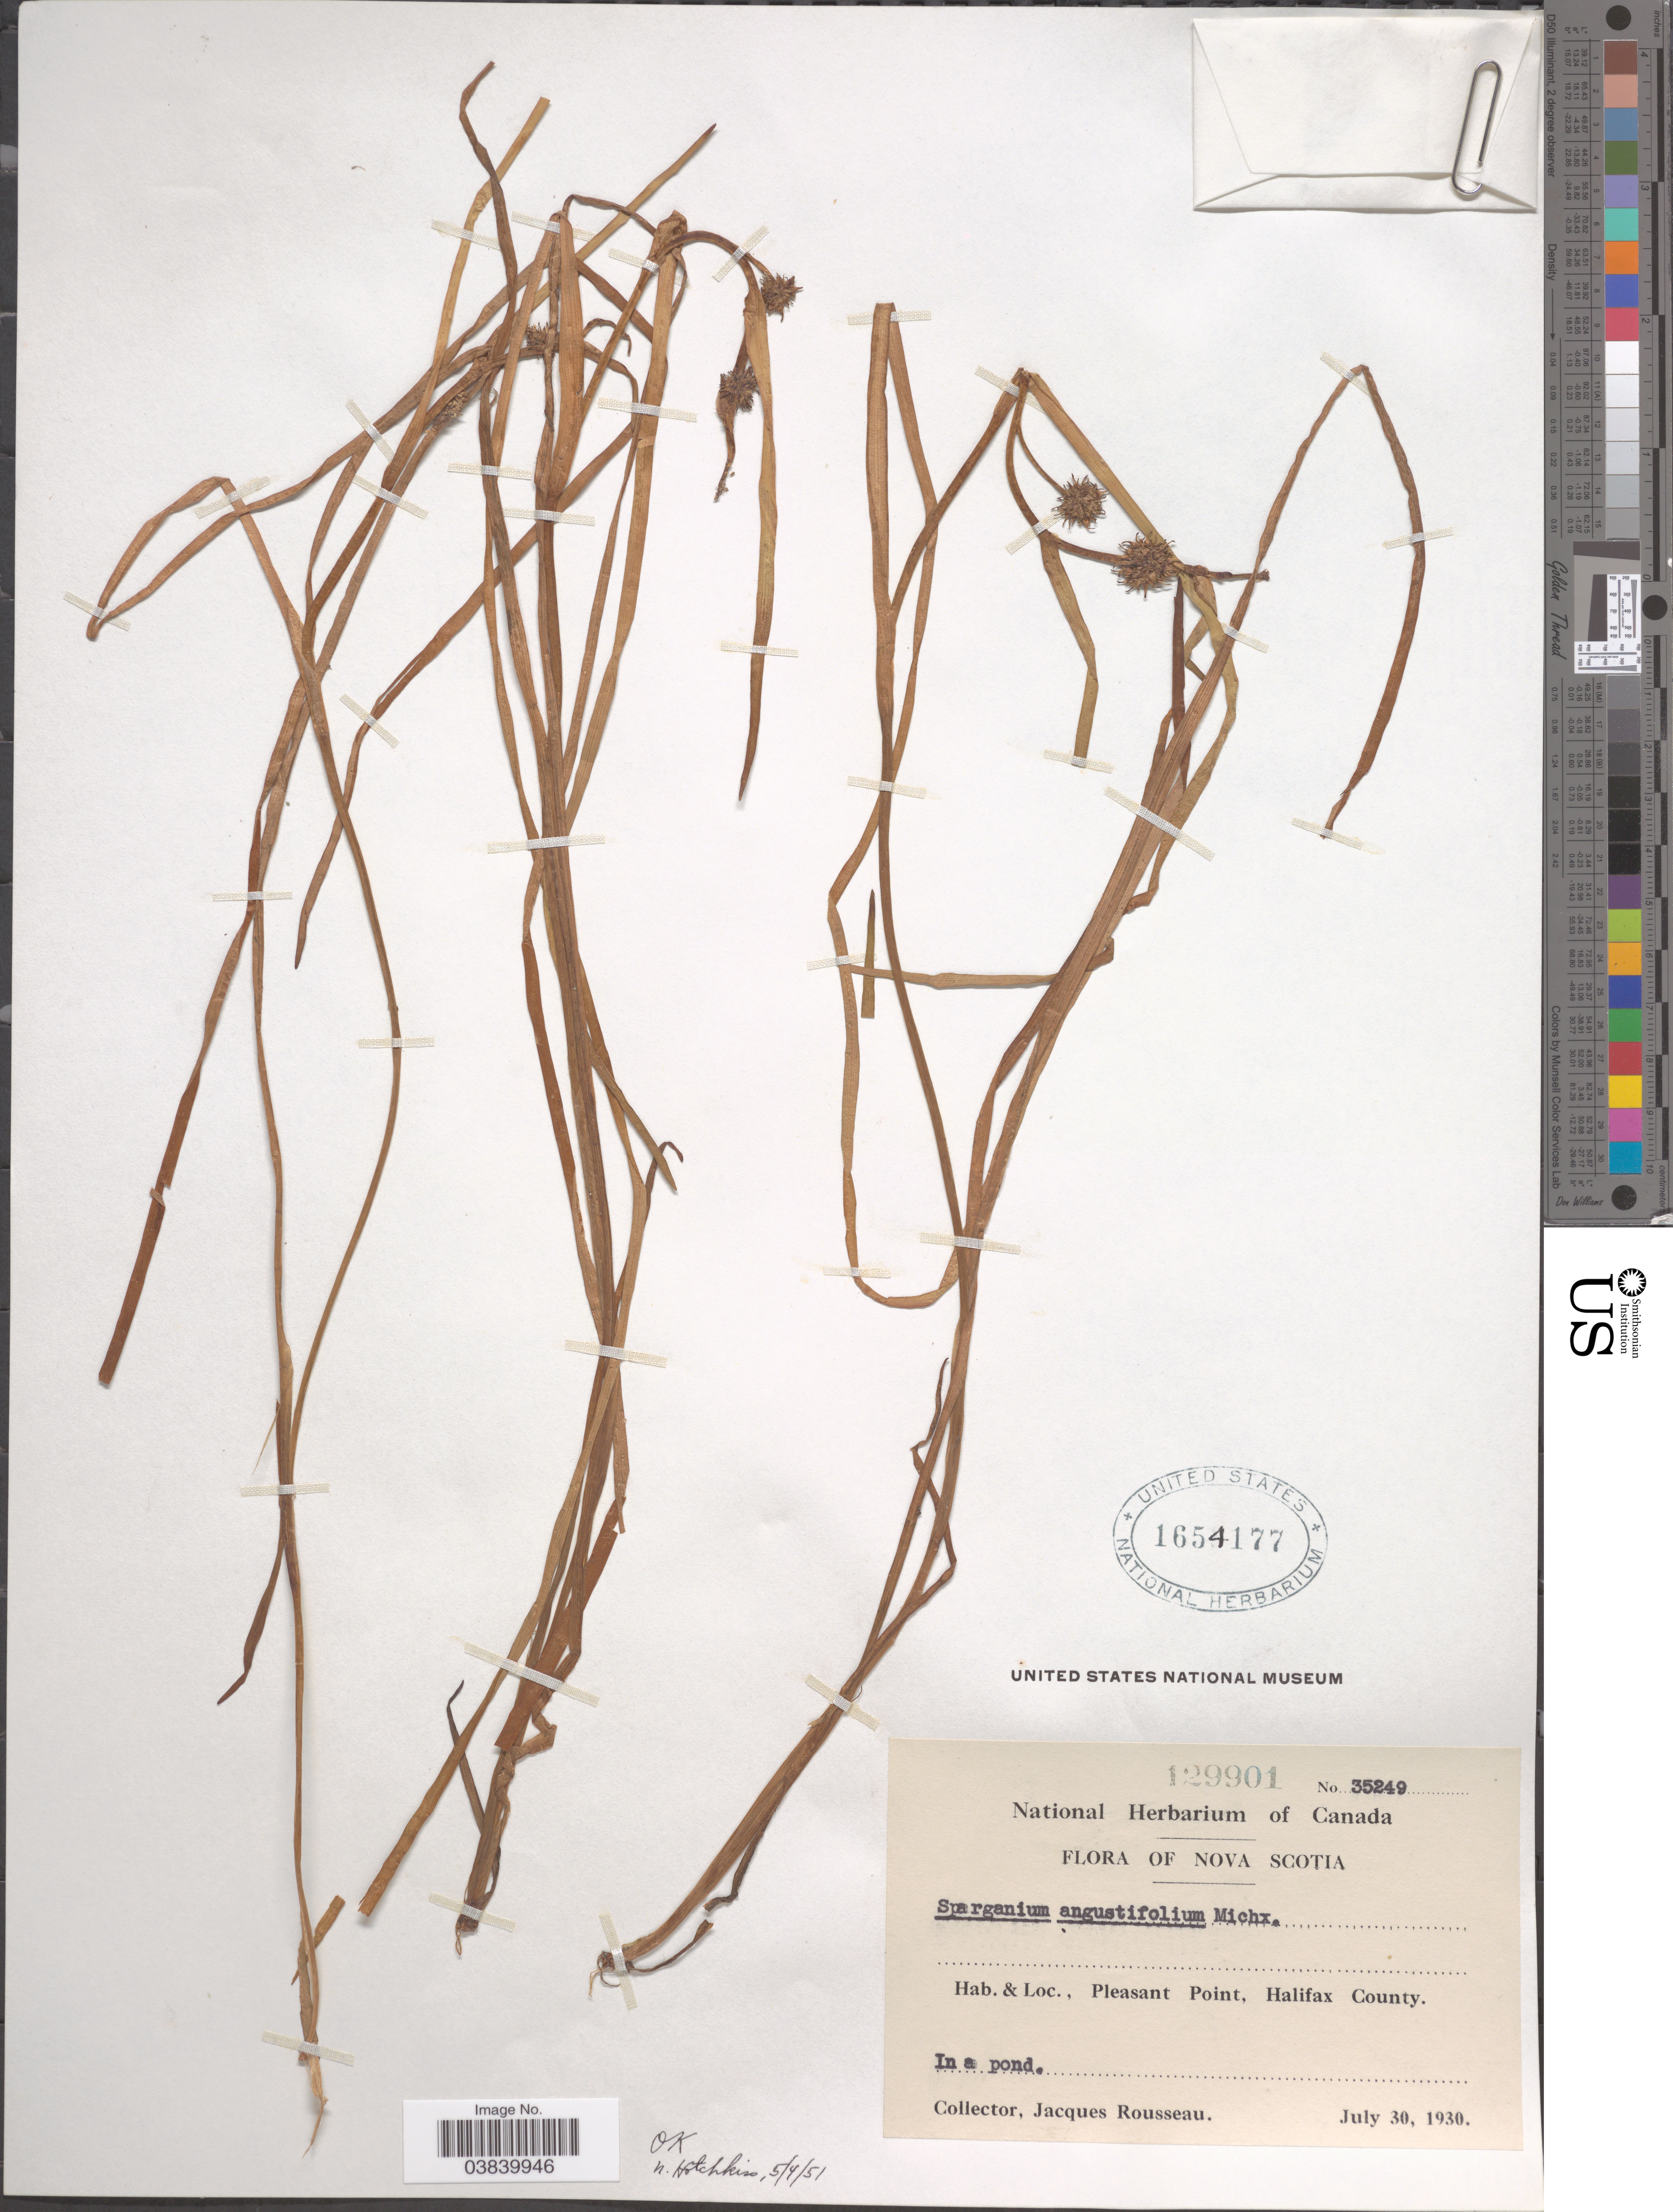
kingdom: Plantae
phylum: Tracheophyta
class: Liliopsida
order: Poales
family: Typhaceae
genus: Sparganium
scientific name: Sparganium angustifolium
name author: Michx.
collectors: J. Rousseau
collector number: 35249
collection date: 1930-07-30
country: Canada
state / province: Nova Scotia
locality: Pleasant Point, Halifax County.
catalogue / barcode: US 1654177